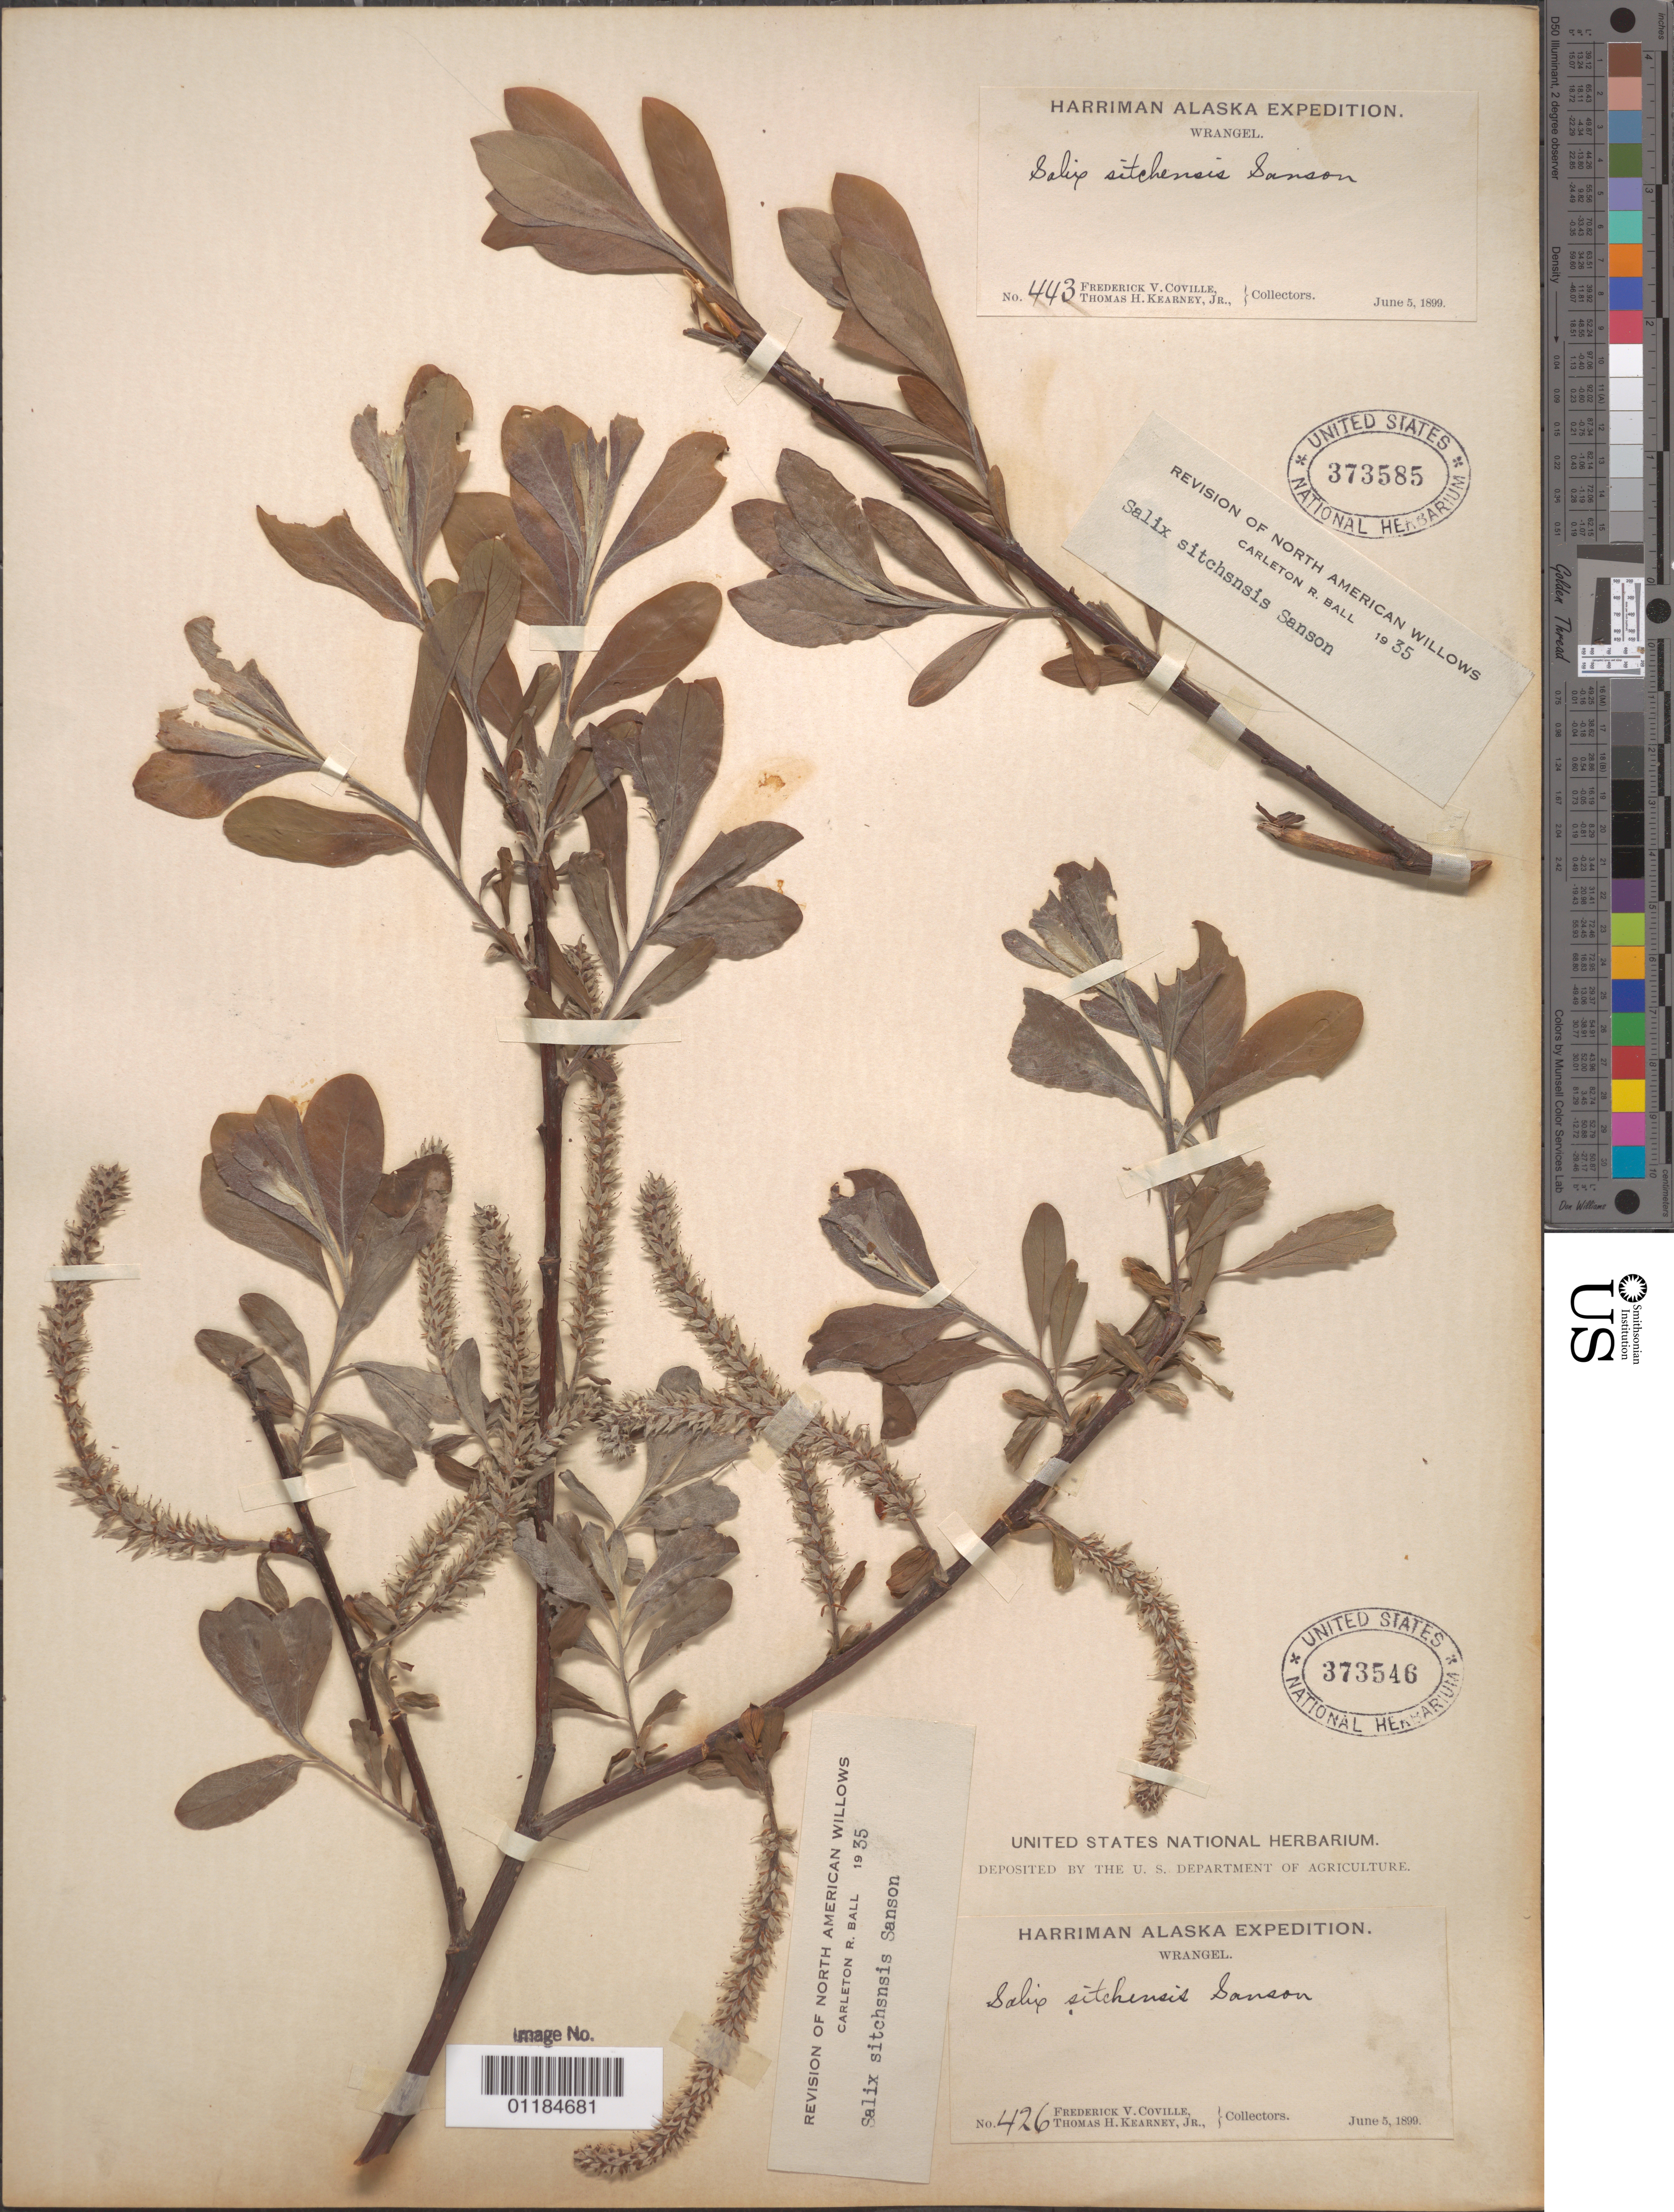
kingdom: Plantae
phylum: Tracheophyta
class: Magnoliopsida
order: Malpighiales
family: Salicaceae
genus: Salix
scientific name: Salix sitchensis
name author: Sanson ex Bong.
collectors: F. V. Coville & T. H. Kearney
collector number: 426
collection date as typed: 05 Jun 1899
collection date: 1899-06-05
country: United States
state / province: Alaska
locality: Wrangell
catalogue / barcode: US 373546